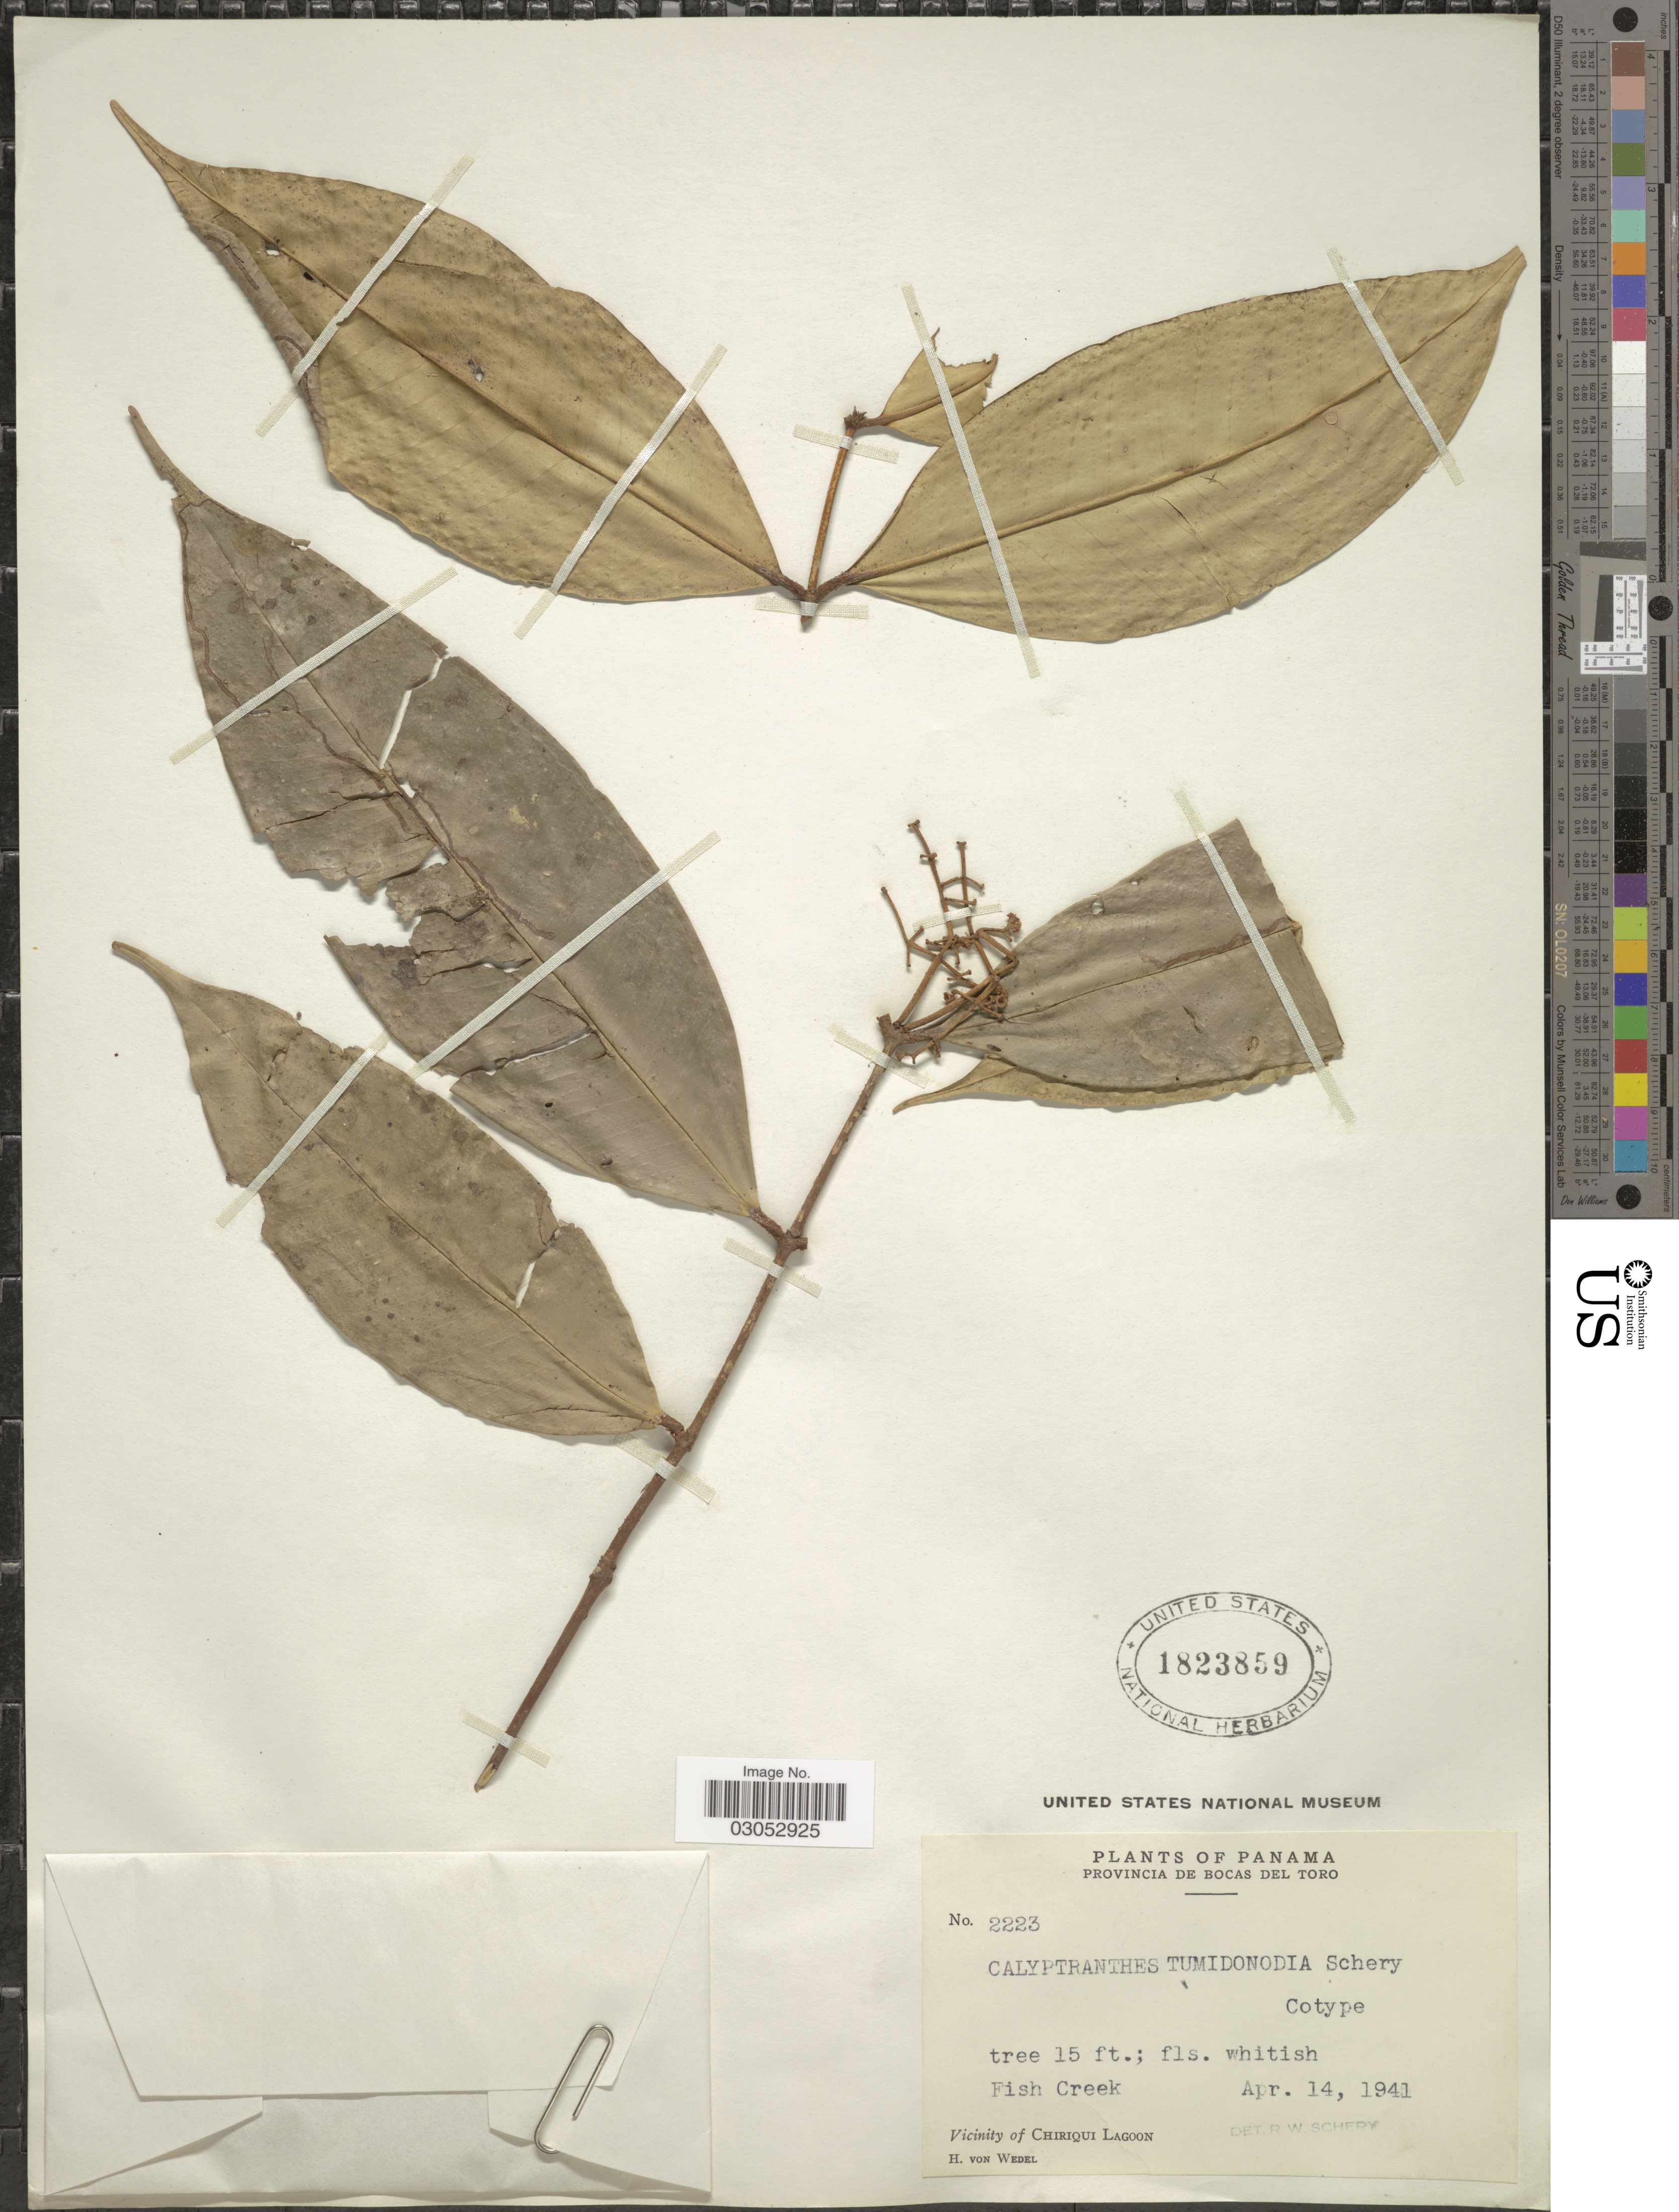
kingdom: Plantae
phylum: Tracheophyta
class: Magnoliopsida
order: Myrtales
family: Myrtaceae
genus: Myrcia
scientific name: Myrcia tumidonodia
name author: (Schery) A.R. Lourenço & Sánchez-Cháv.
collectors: H. von Wedel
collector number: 2223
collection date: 1941-04-14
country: Panama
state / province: Bocas del Toro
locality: Fish Creek, Vicinity of Chiriqui Lagoon.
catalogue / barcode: US 1823859